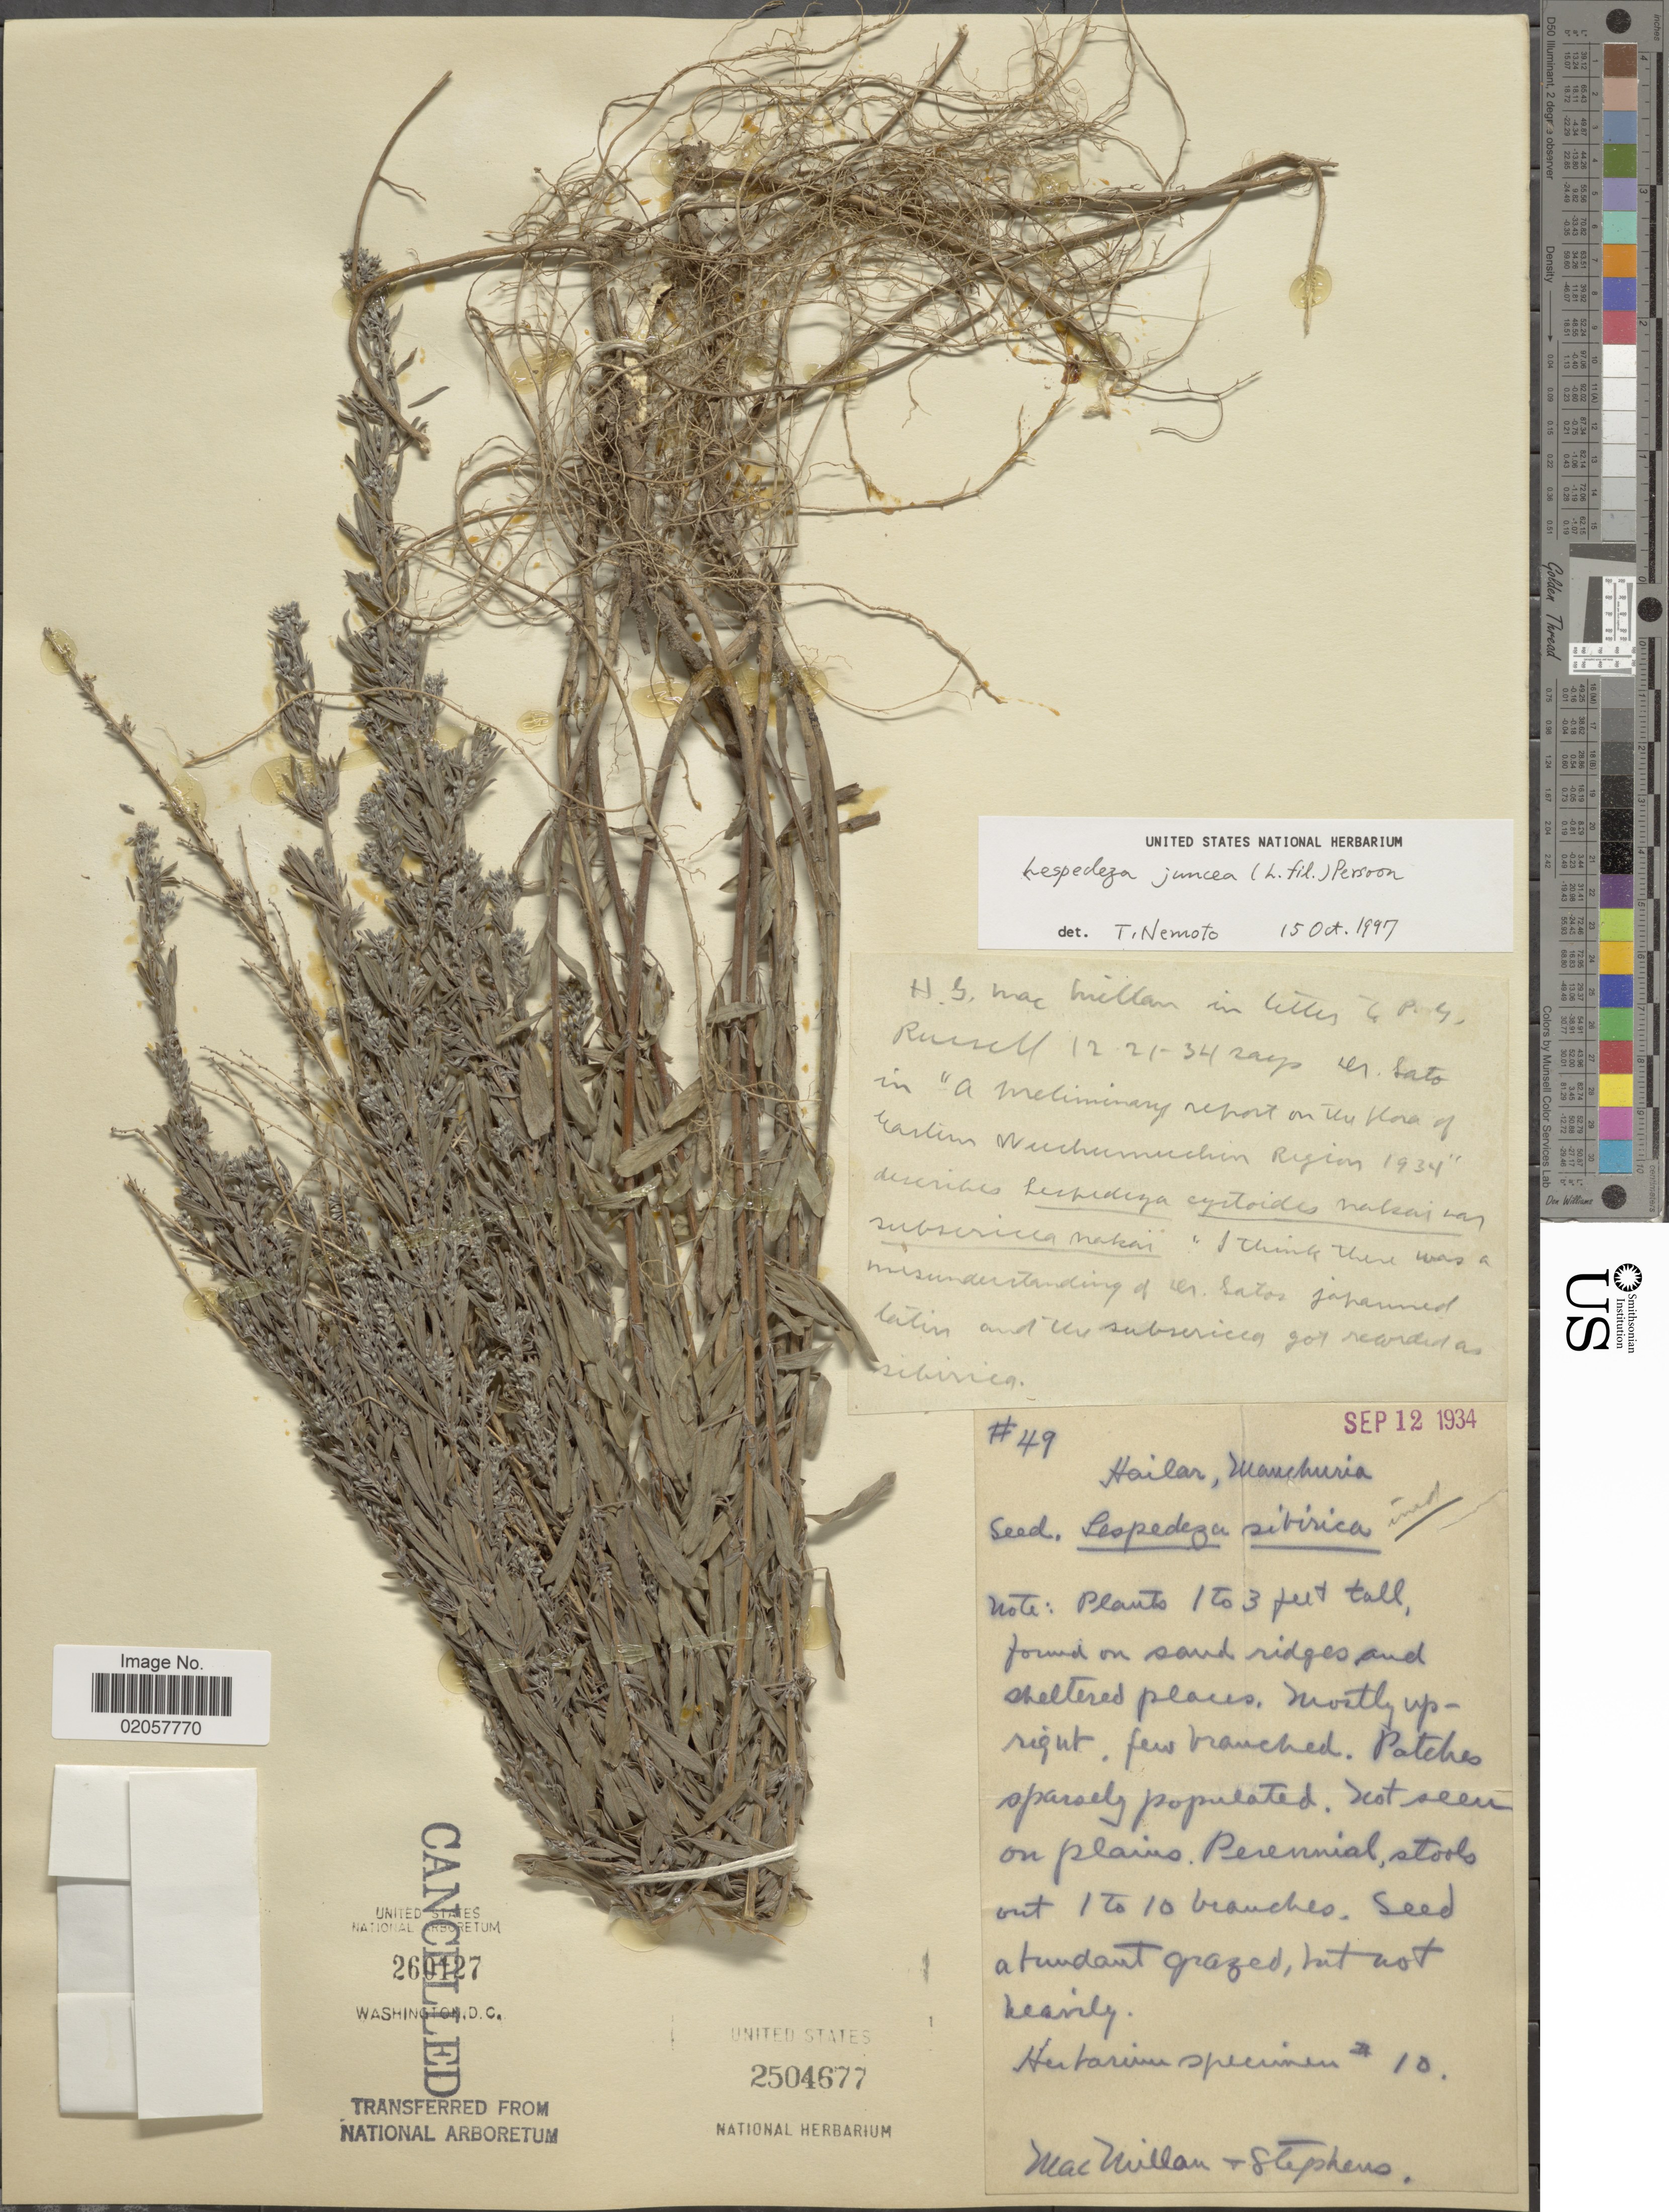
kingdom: Plantae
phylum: Tracheophyta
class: Magnoliopsida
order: Fabales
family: Fabaceae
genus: Lespedeza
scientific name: Lespedeza juncea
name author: (L. f.) Pers.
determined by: Nemoto, T.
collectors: Macmillan & -. Stephens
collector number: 49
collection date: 1934-09-12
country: China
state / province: Nei Monggol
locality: Hailar, Manchuria, on sand ridges and sheltered places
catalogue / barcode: US 2504677